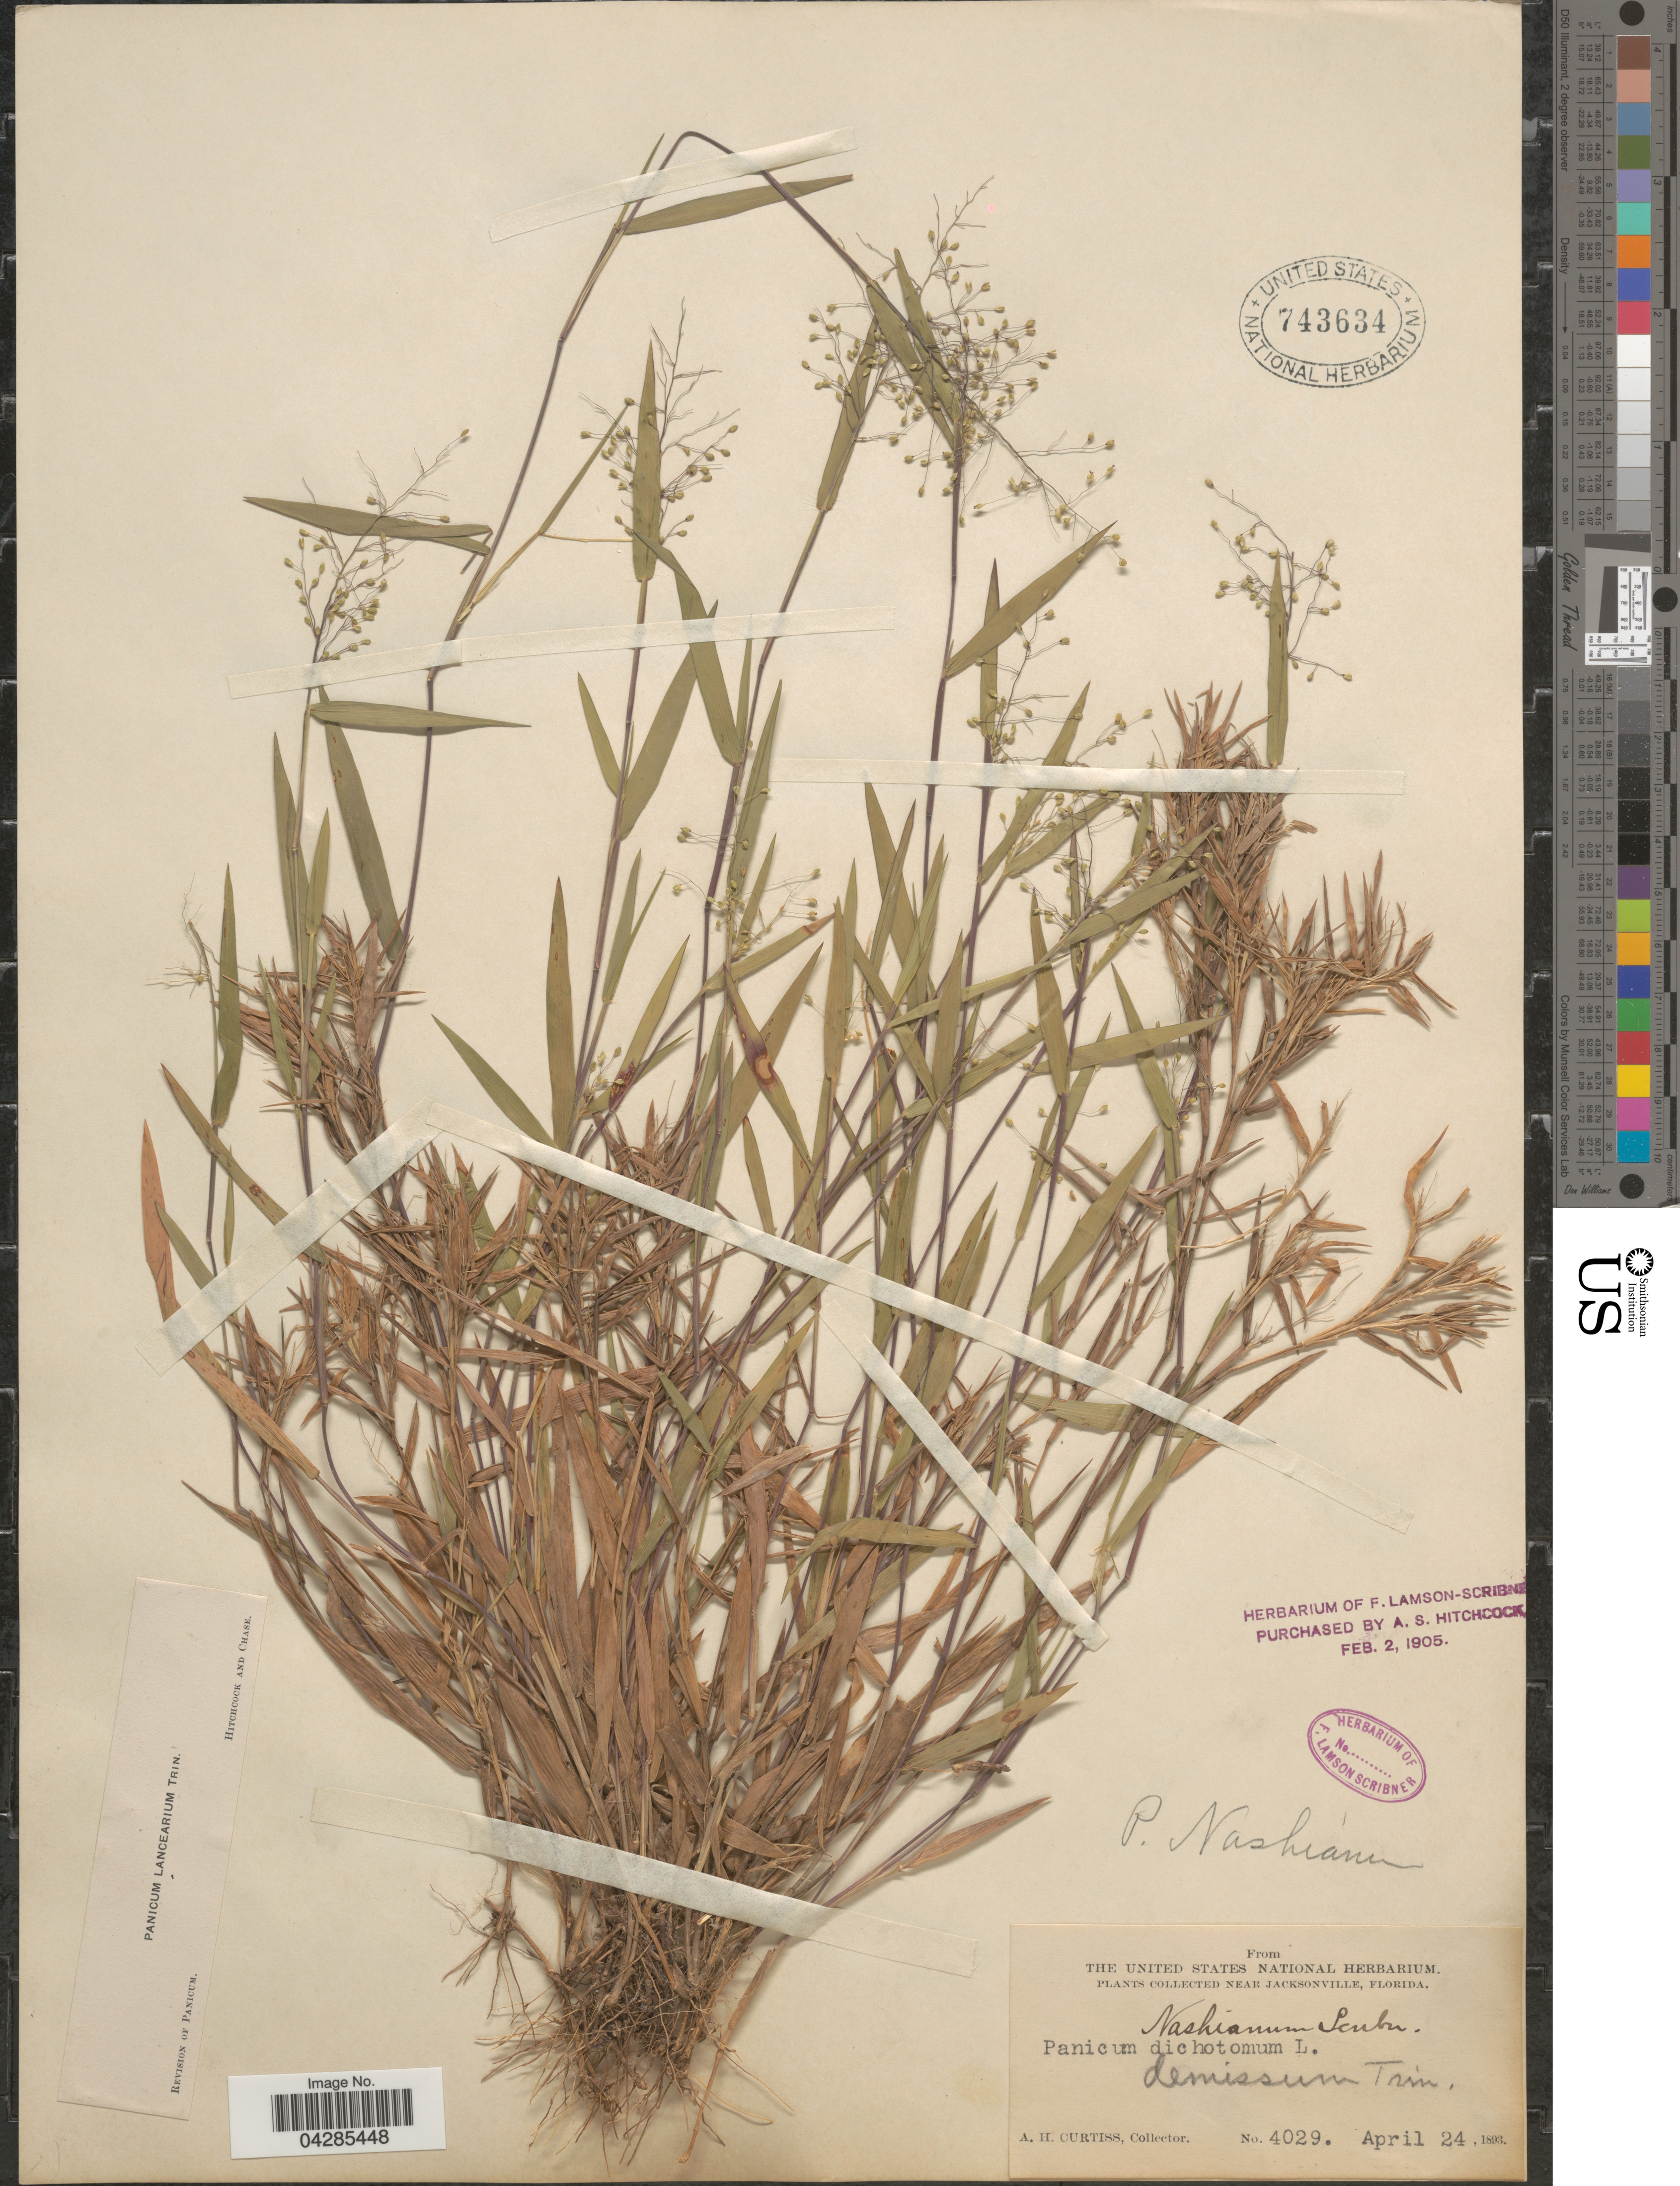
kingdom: Plantae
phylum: Tracheophyta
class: Liliopsida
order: Poales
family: Poaceae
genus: Dichanthelium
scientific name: Dichanthelium portoricense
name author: (Desv. ex Ham.) B.F. Hansen & Wunderlin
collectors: A. H. Curtiss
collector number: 4029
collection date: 1893-04-24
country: United States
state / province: Florida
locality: Near Jacksonville.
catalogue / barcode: US 743634